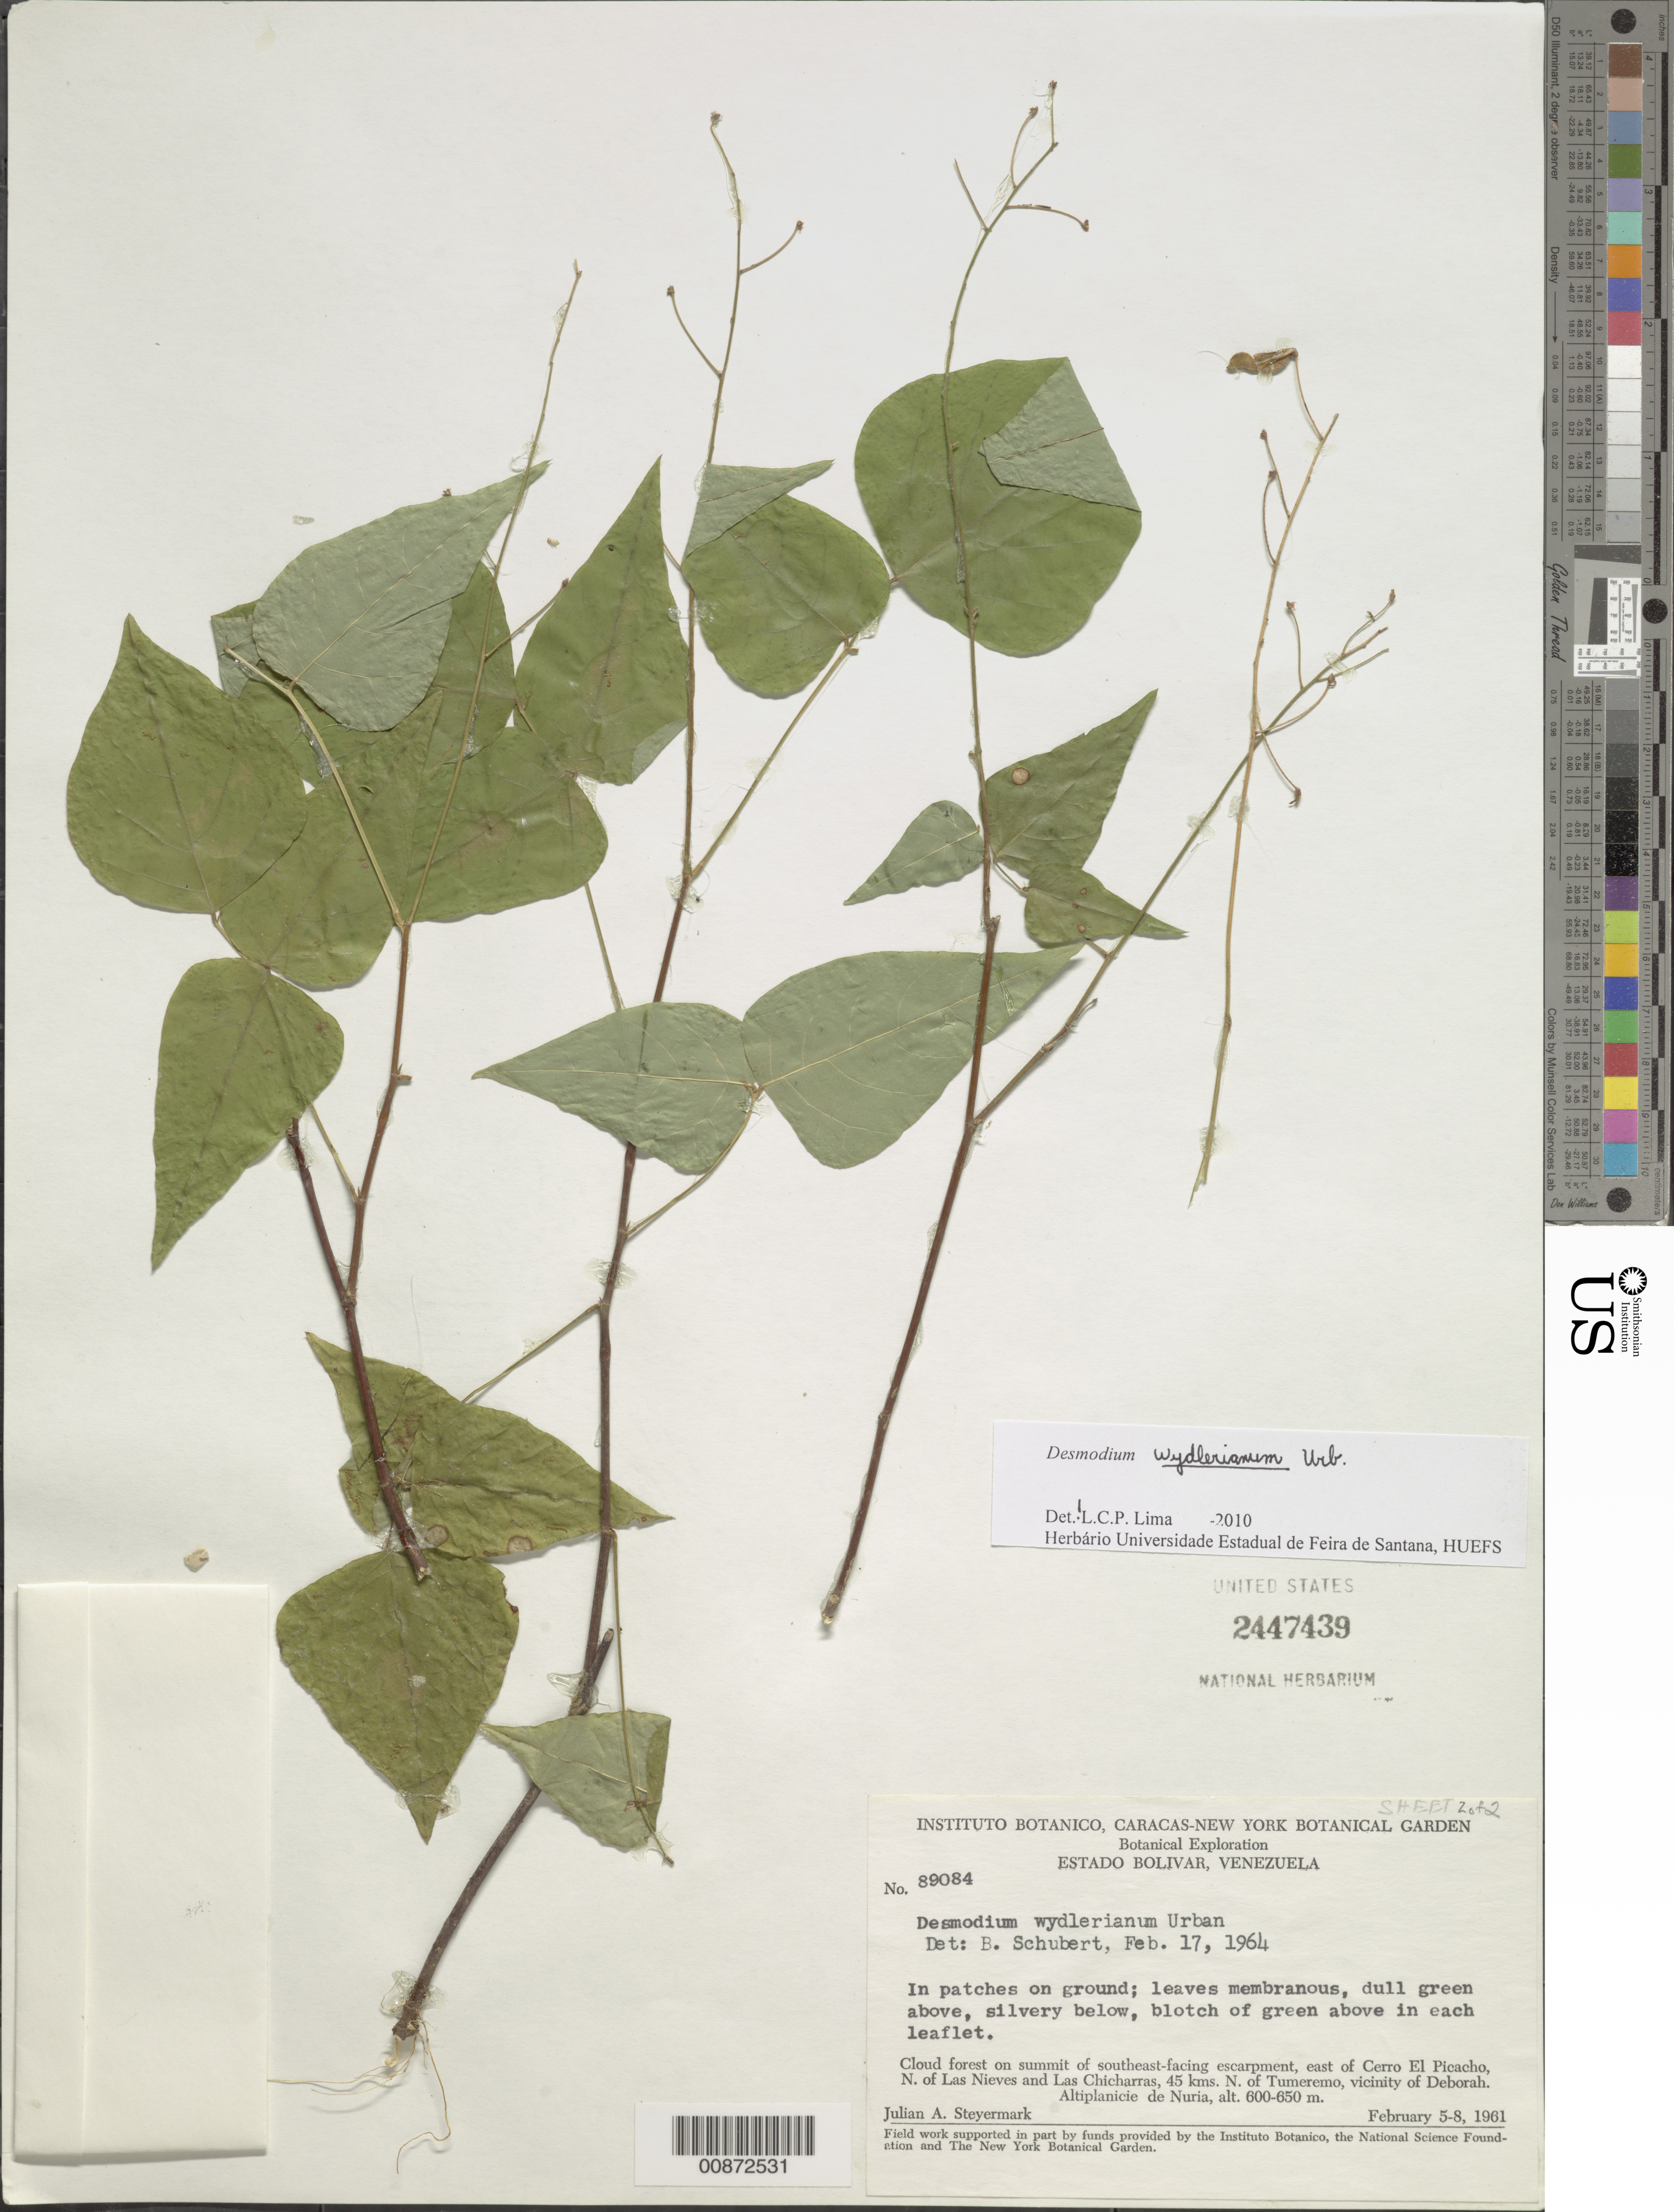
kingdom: Plantae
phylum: Tracheophyta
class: Magnoliopsida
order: Fabales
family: Fabaceae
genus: Desmodium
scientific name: Desmodium wydlerianum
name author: Urb.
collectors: J. Steyermark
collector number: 89084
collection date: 1961-02-05/1961-02-08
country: Venezuela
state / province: Bolivar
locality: East of Cerro El Picacho, N. of Las Nieves and Las Chicharras, 45 kms. N. of Tumeremo, vicinity of Deborah. Altiplancie de Nuria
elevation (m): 600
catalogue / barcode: US 2447439